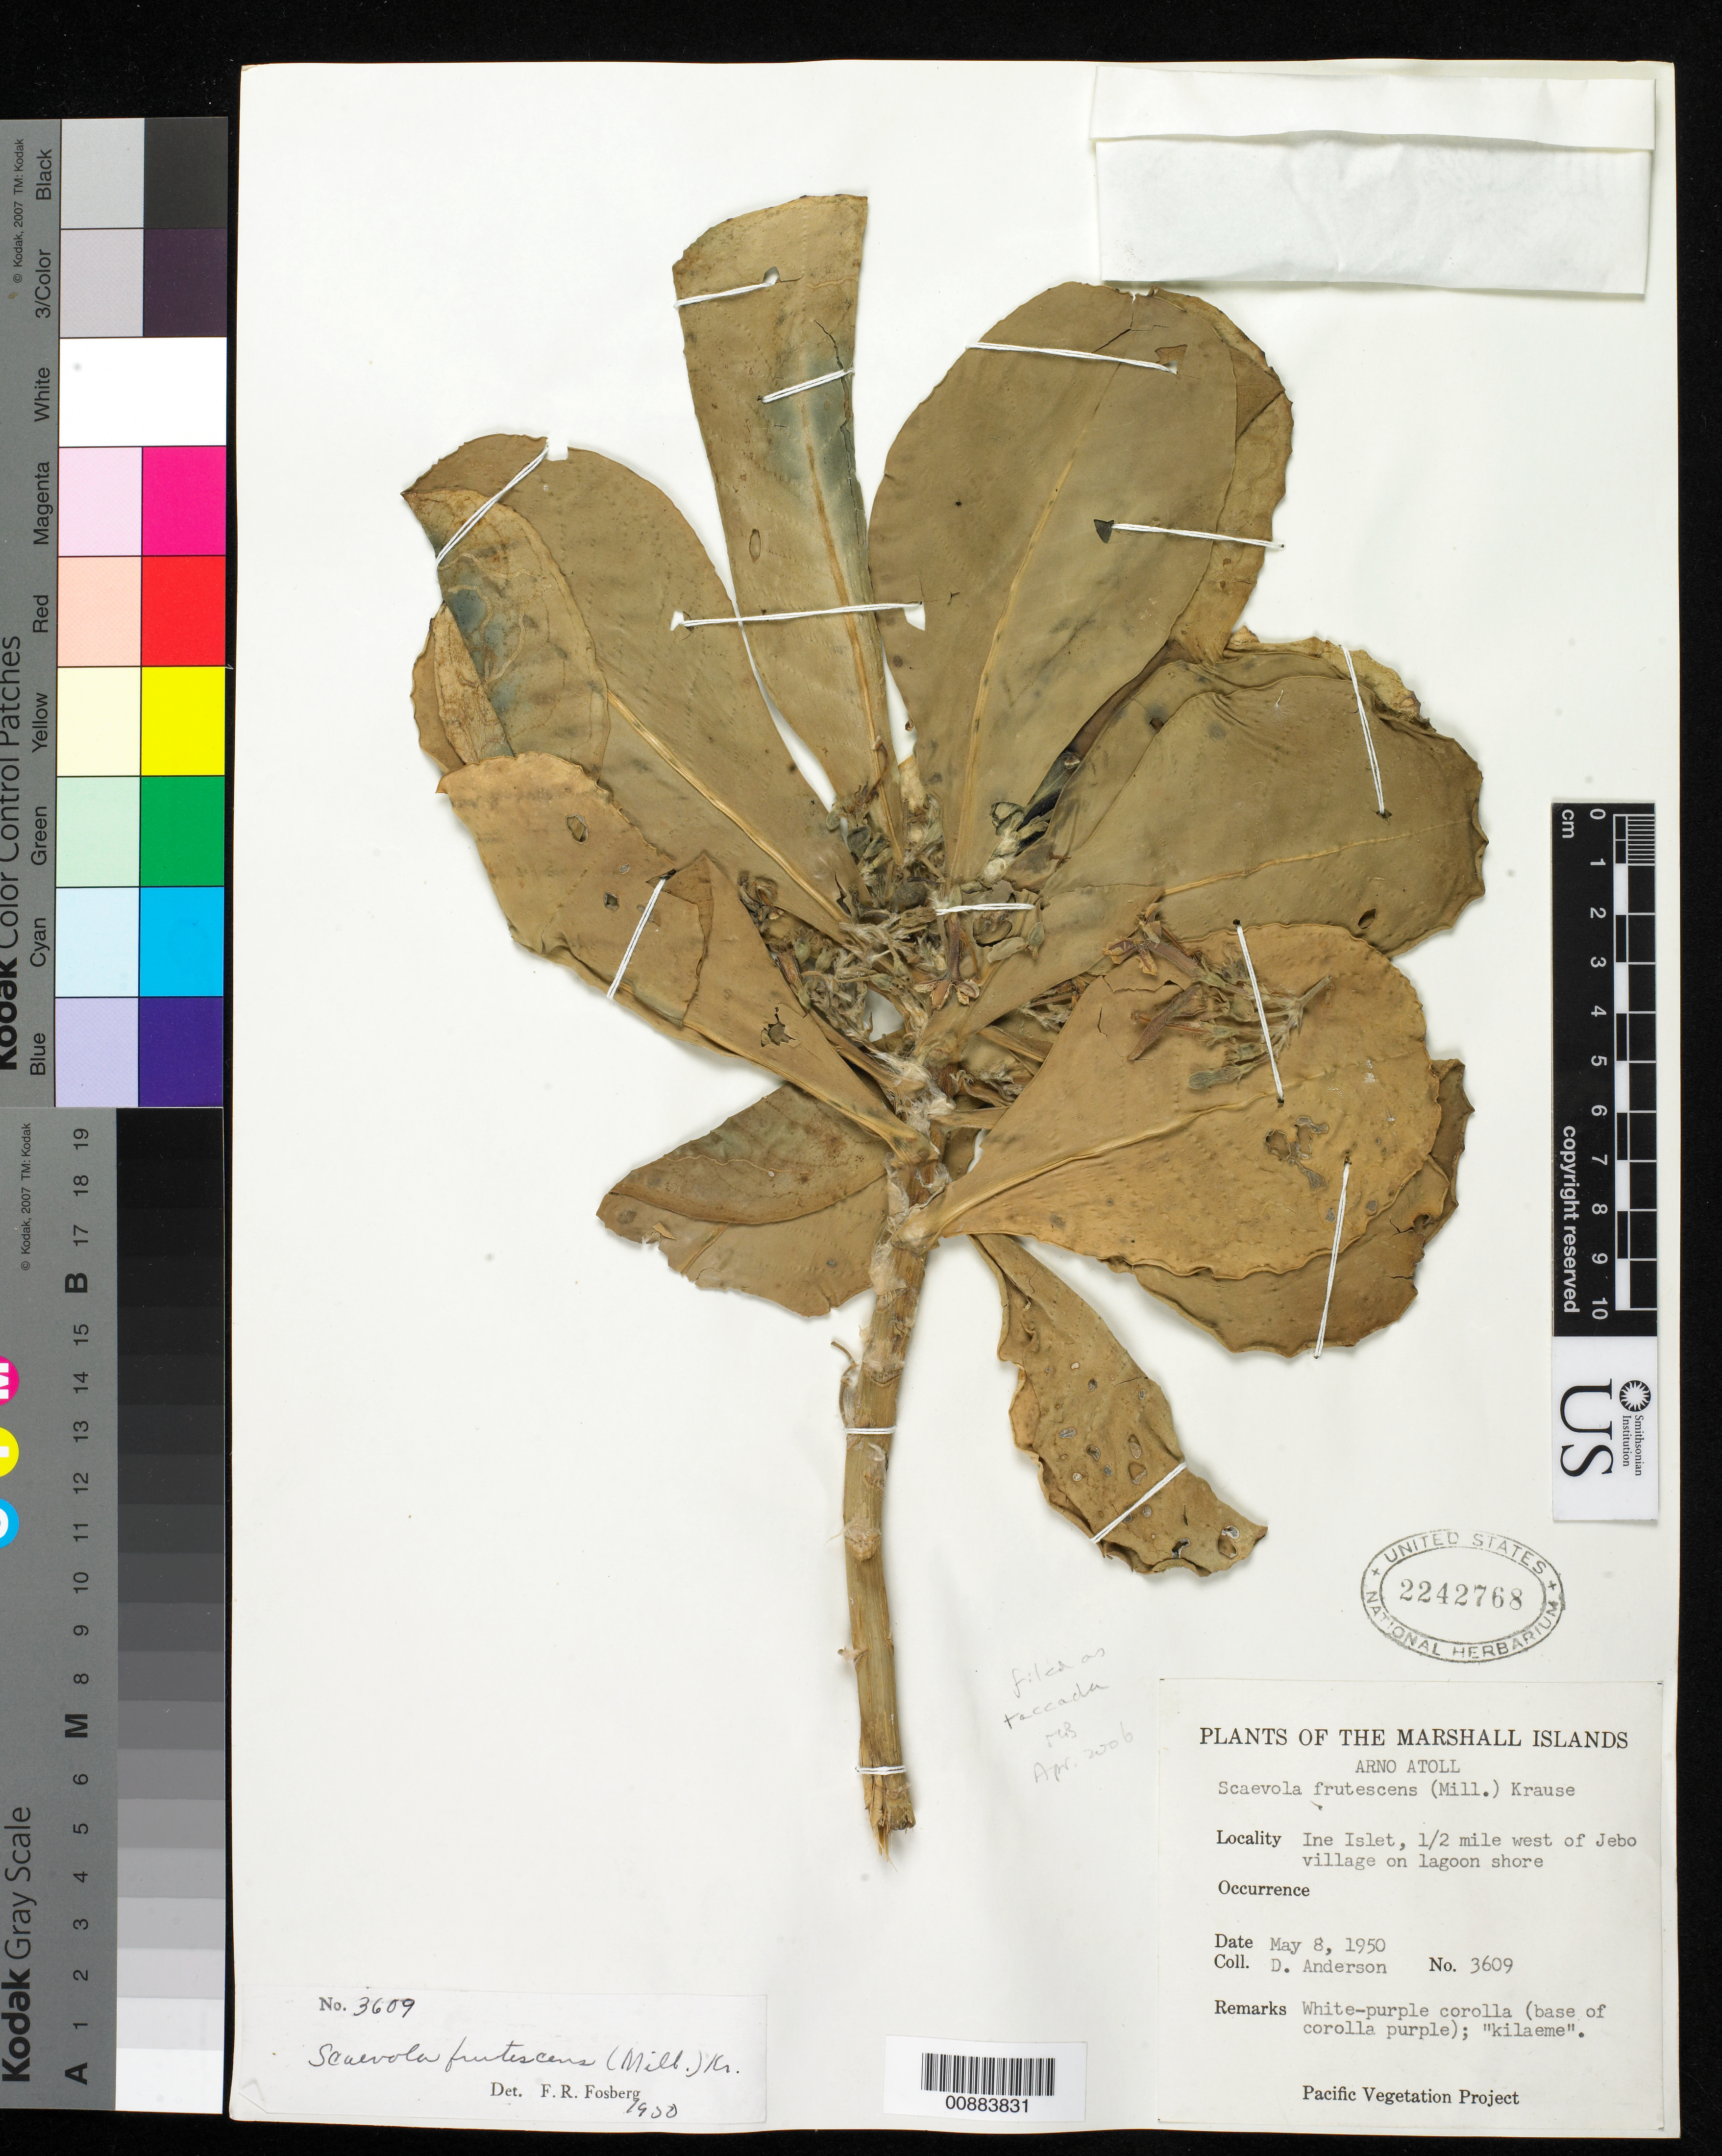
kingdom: Plantae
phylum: Tracheophyta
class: Magnoliopsida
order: Asterales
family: Goodeniaceae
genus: Scaevola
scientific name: Scaevola frutescens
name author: (Mill.) Krause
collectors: D. Anderson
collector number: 3609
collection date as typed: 08 May 1950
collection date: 1950-05-08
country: Marshall Islands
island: Arno Atoll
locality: Ine Islet, half mile W of Jebo village on lagoon shore.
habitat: Lagoon shore.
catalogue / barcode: US 2242768